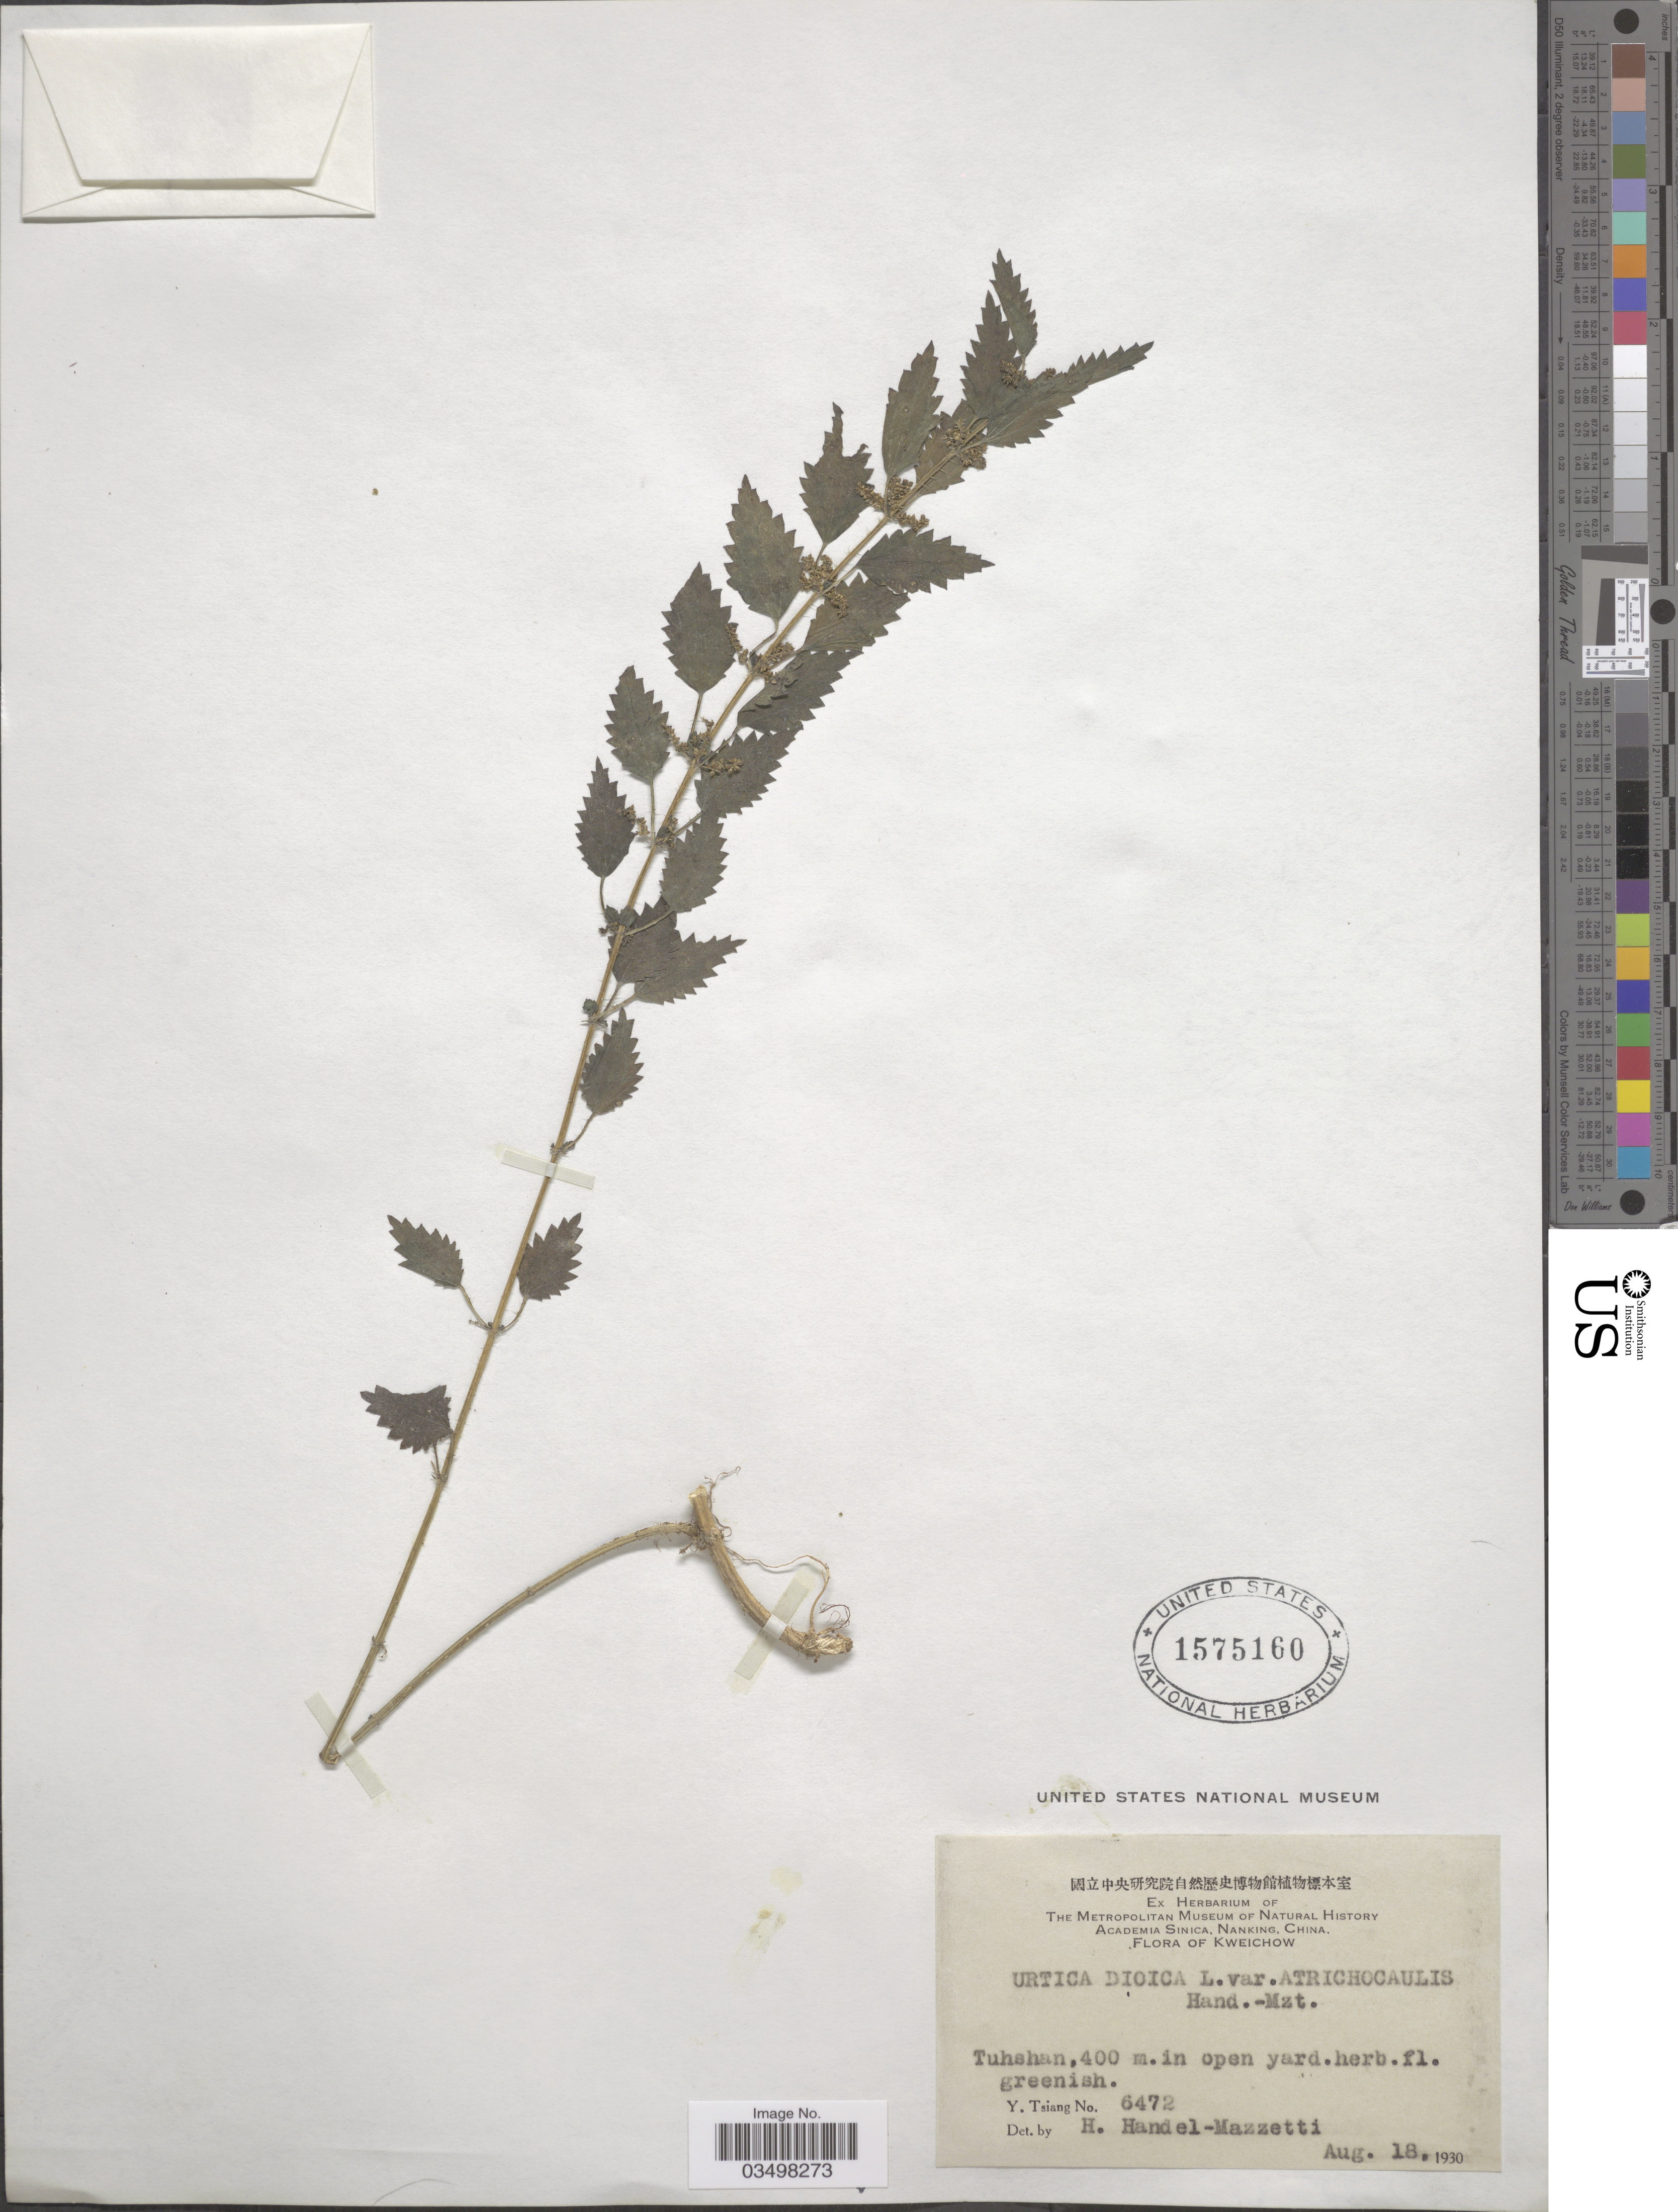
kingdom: Plantae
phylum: Tracheophyta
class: Magnoliopsida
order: Rosales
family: Urticaceae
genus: Urtica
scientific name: Urtica dioica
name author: L.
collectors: Y. Tsiang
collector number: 6472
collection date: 1930-08-18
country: China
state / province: Guizhou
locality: Kweichow. Tuhshan, in open yard.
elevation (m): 400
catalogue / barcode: US 1575160